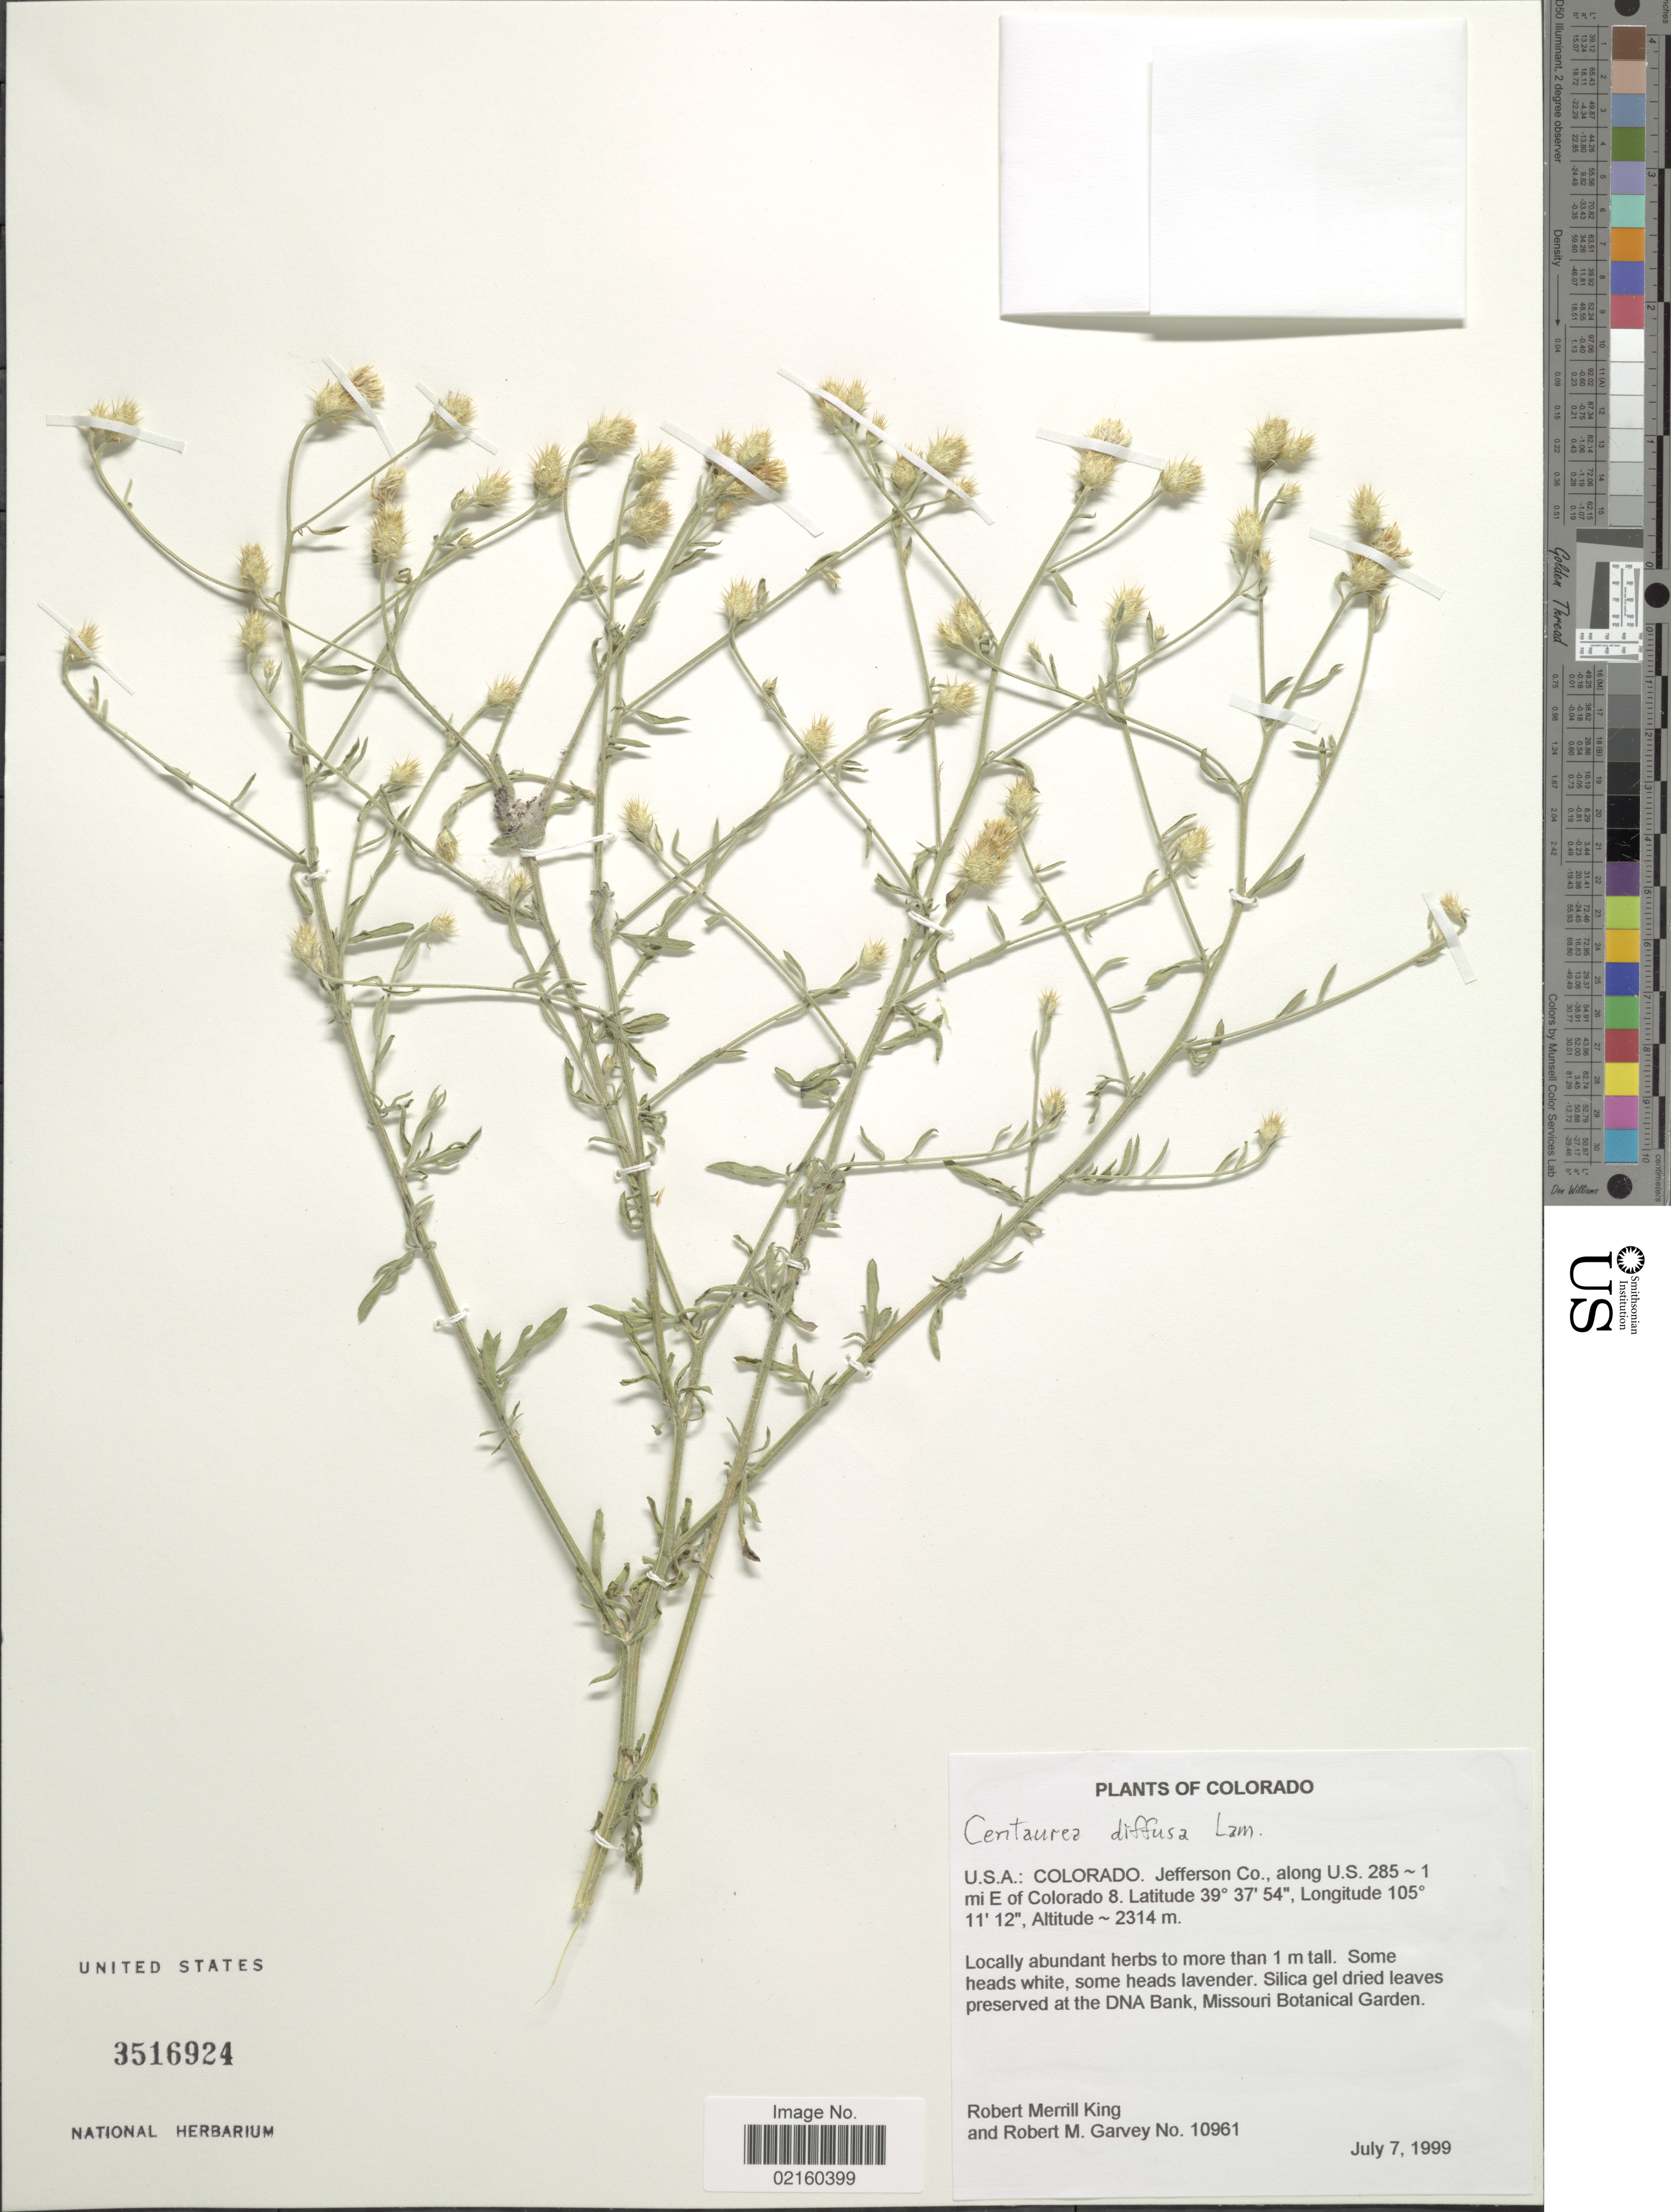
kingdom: Plantae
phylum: Tracheophyta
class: Magnoliopsida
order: Asterales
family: Asteraceae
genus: Centaurea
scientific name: Centaurea diffusa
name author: Lam.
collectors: R. M. King & R. Garvey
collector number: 10961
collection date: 1999-07-07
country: United States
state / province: Colorado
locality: U.S.A., Jefferson Co., along U.S. 285- 1 mi E of Colorado 8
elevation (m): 2314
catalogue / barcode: US 3516924